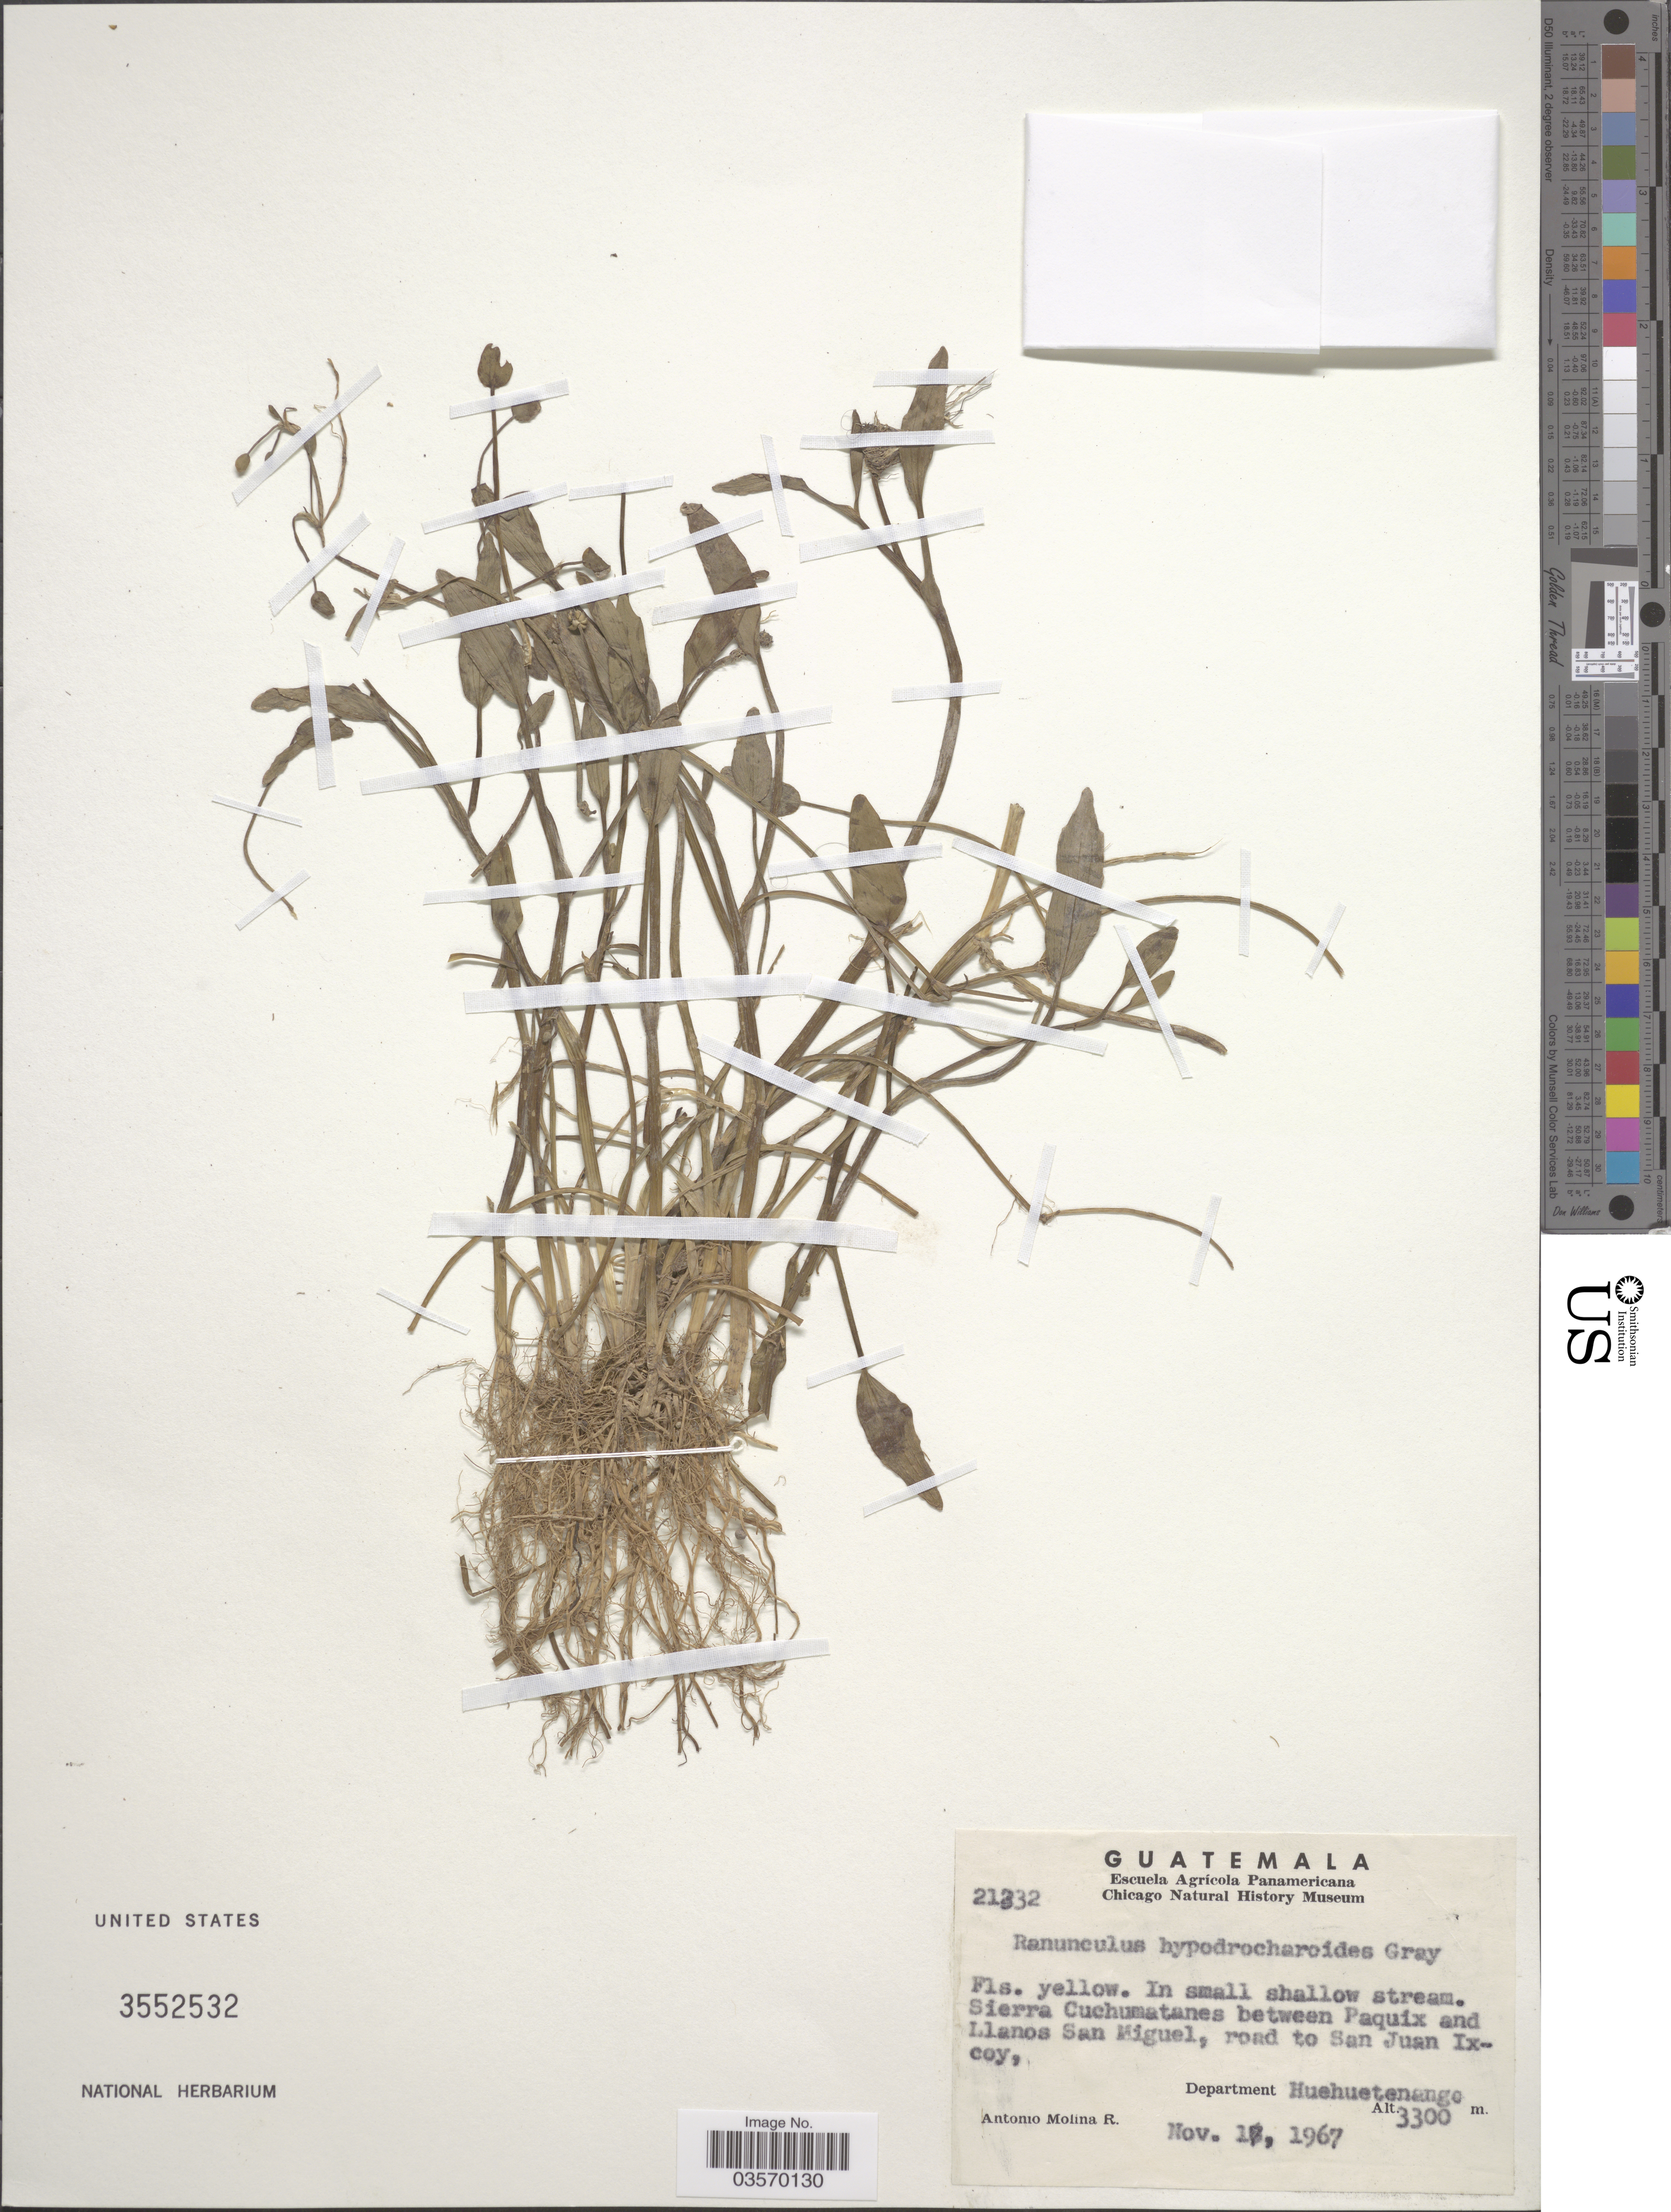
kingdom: Plantae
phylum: Tracheophyta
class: Magnoliopsida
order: Ranunculales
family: Ranunculaceae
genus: Ranunculus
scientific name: Ranunculus hydrocharoides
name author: A. Gray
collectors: A. Molina R.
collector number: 21332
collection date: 1967-11-17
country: Guatemala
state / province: Huehuetenango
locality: Sierra Cuchumatanes between Paquix and Llanos San Miguel, road to San Juan Ixcoy, Department Huehuetenango.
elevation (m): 3300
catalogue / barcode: US 3552532